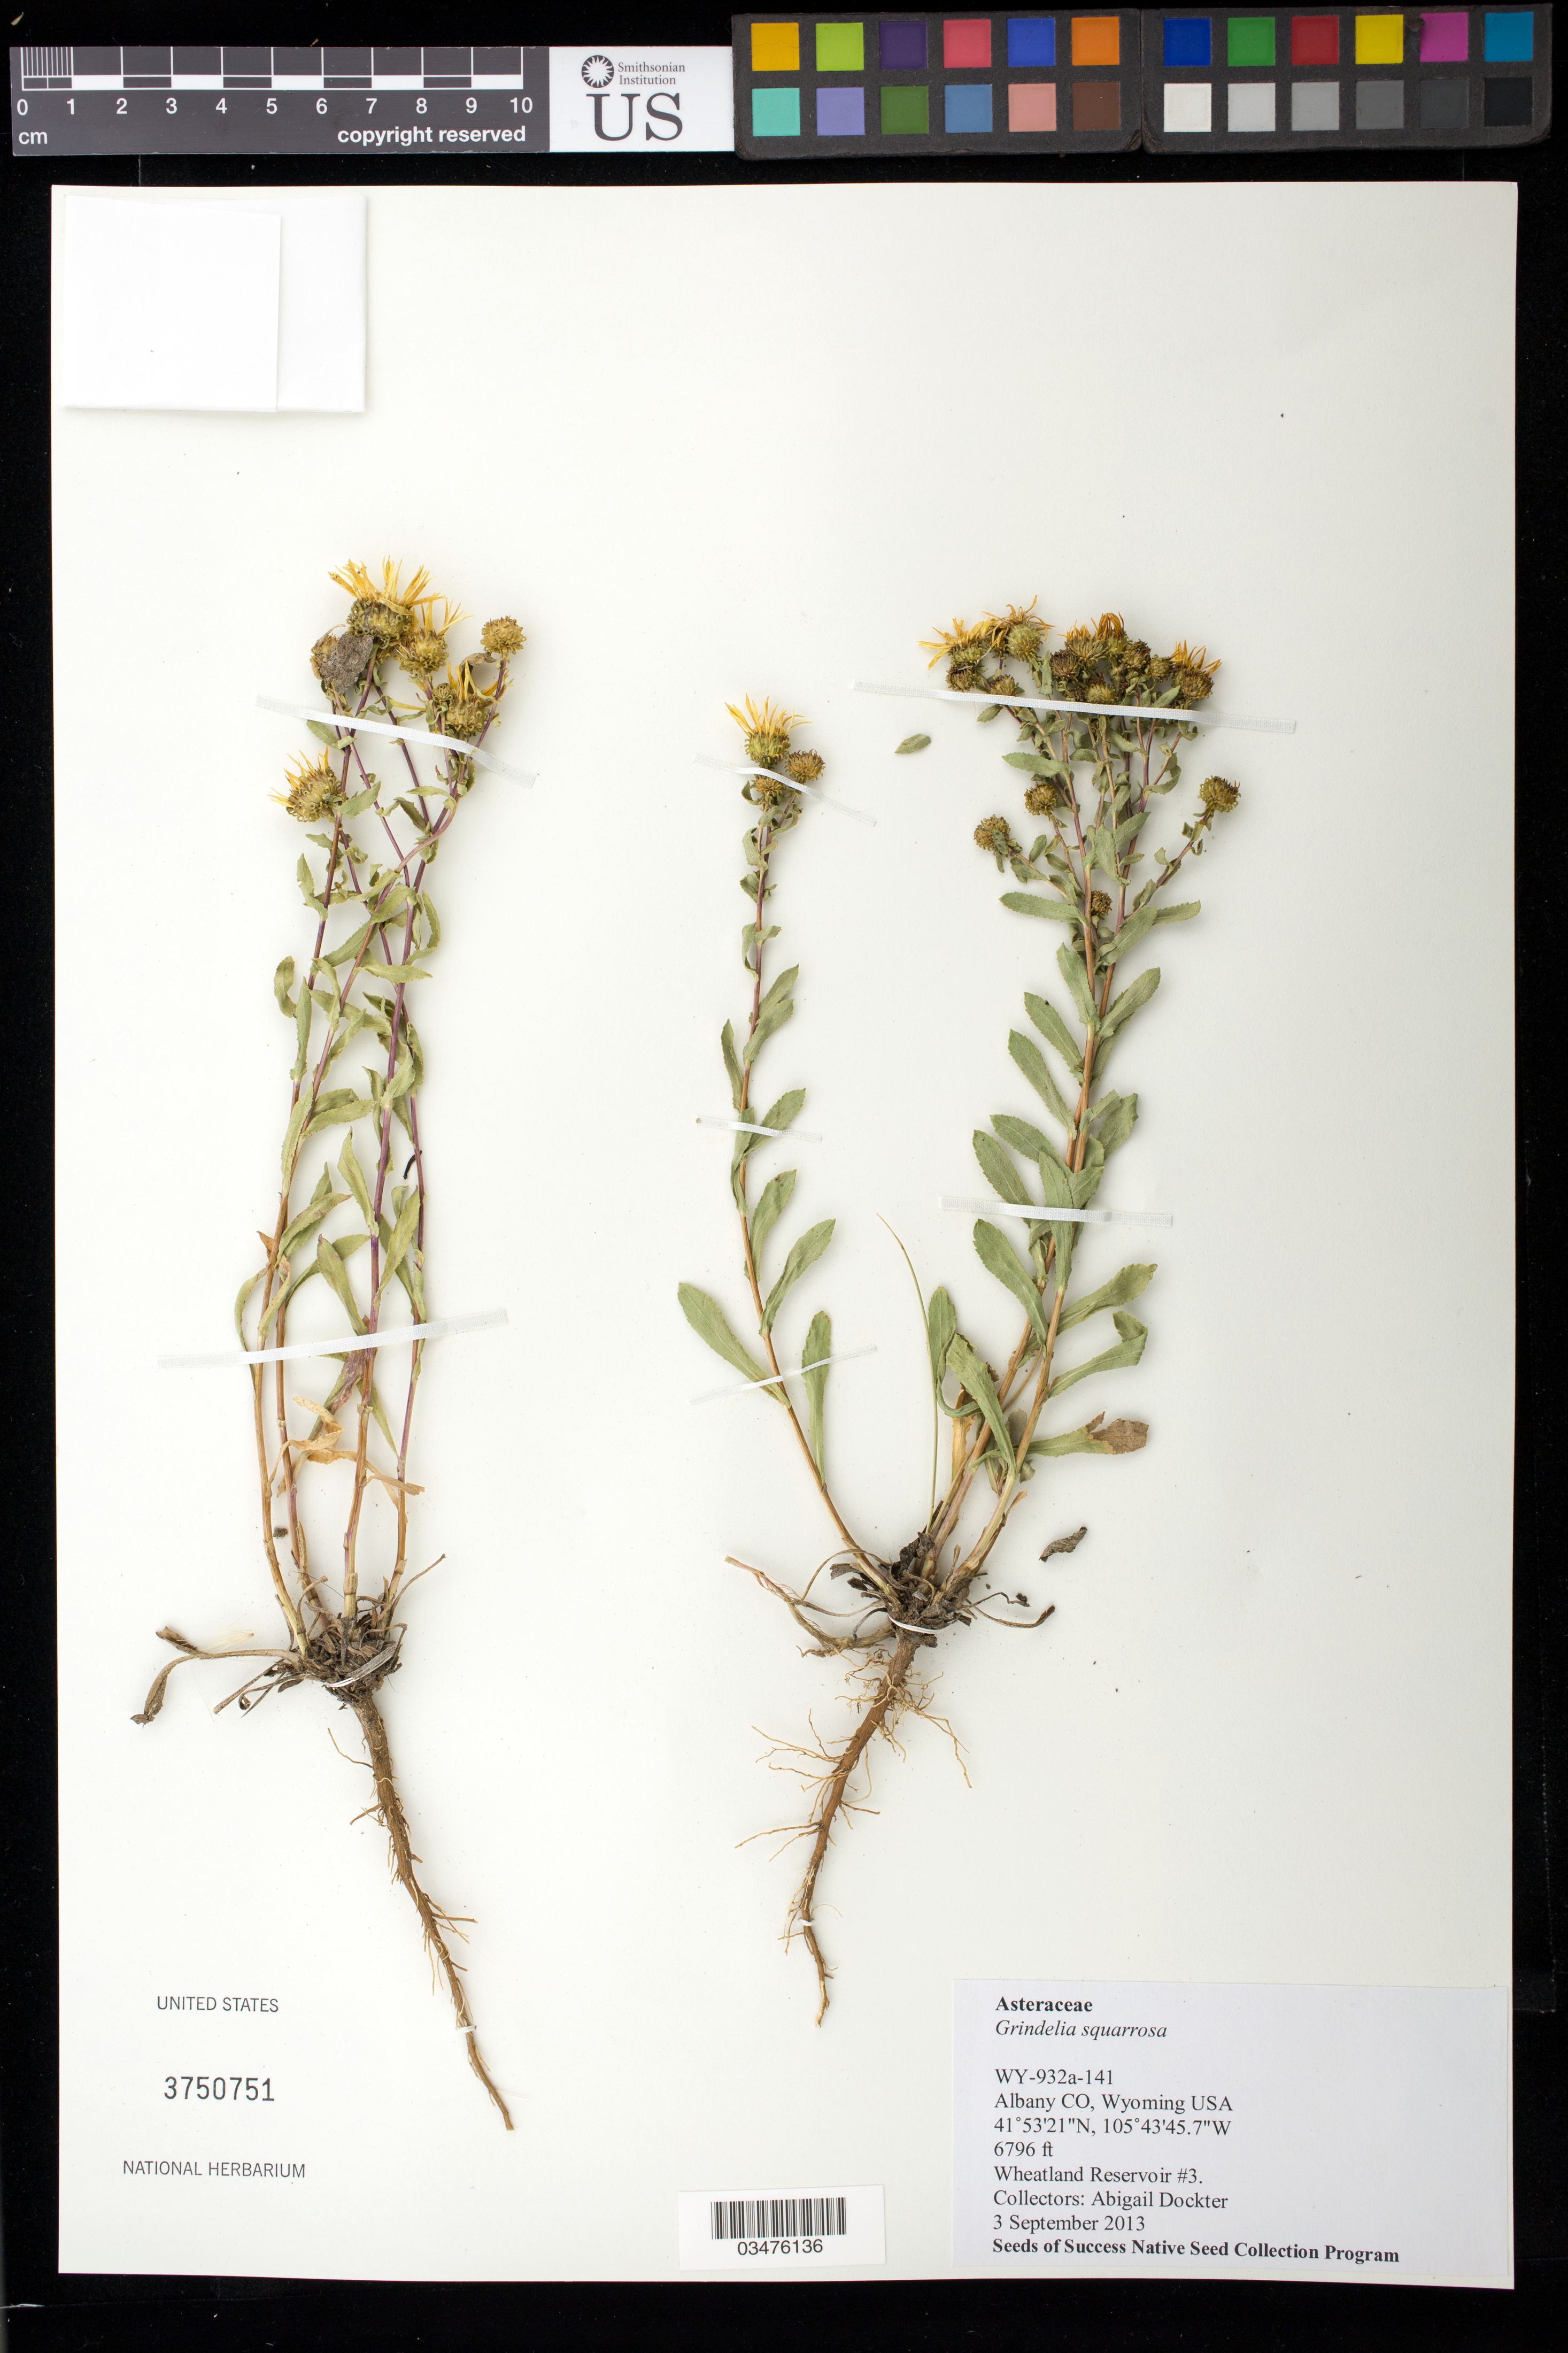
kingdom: Plantae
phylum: Tracheophyta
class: Magnoliopsida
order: Asterales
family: Asteraceae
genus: Grindelia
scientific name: Grindelia squarrosa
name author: (Pursh) Dunal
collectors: A. Dockter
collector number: WY932A-141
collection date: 2013-09-03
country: United States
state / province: Wyoming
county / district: Albany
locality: Wheatland Reservoir # 3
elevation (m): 2071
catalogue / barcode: US 3750751